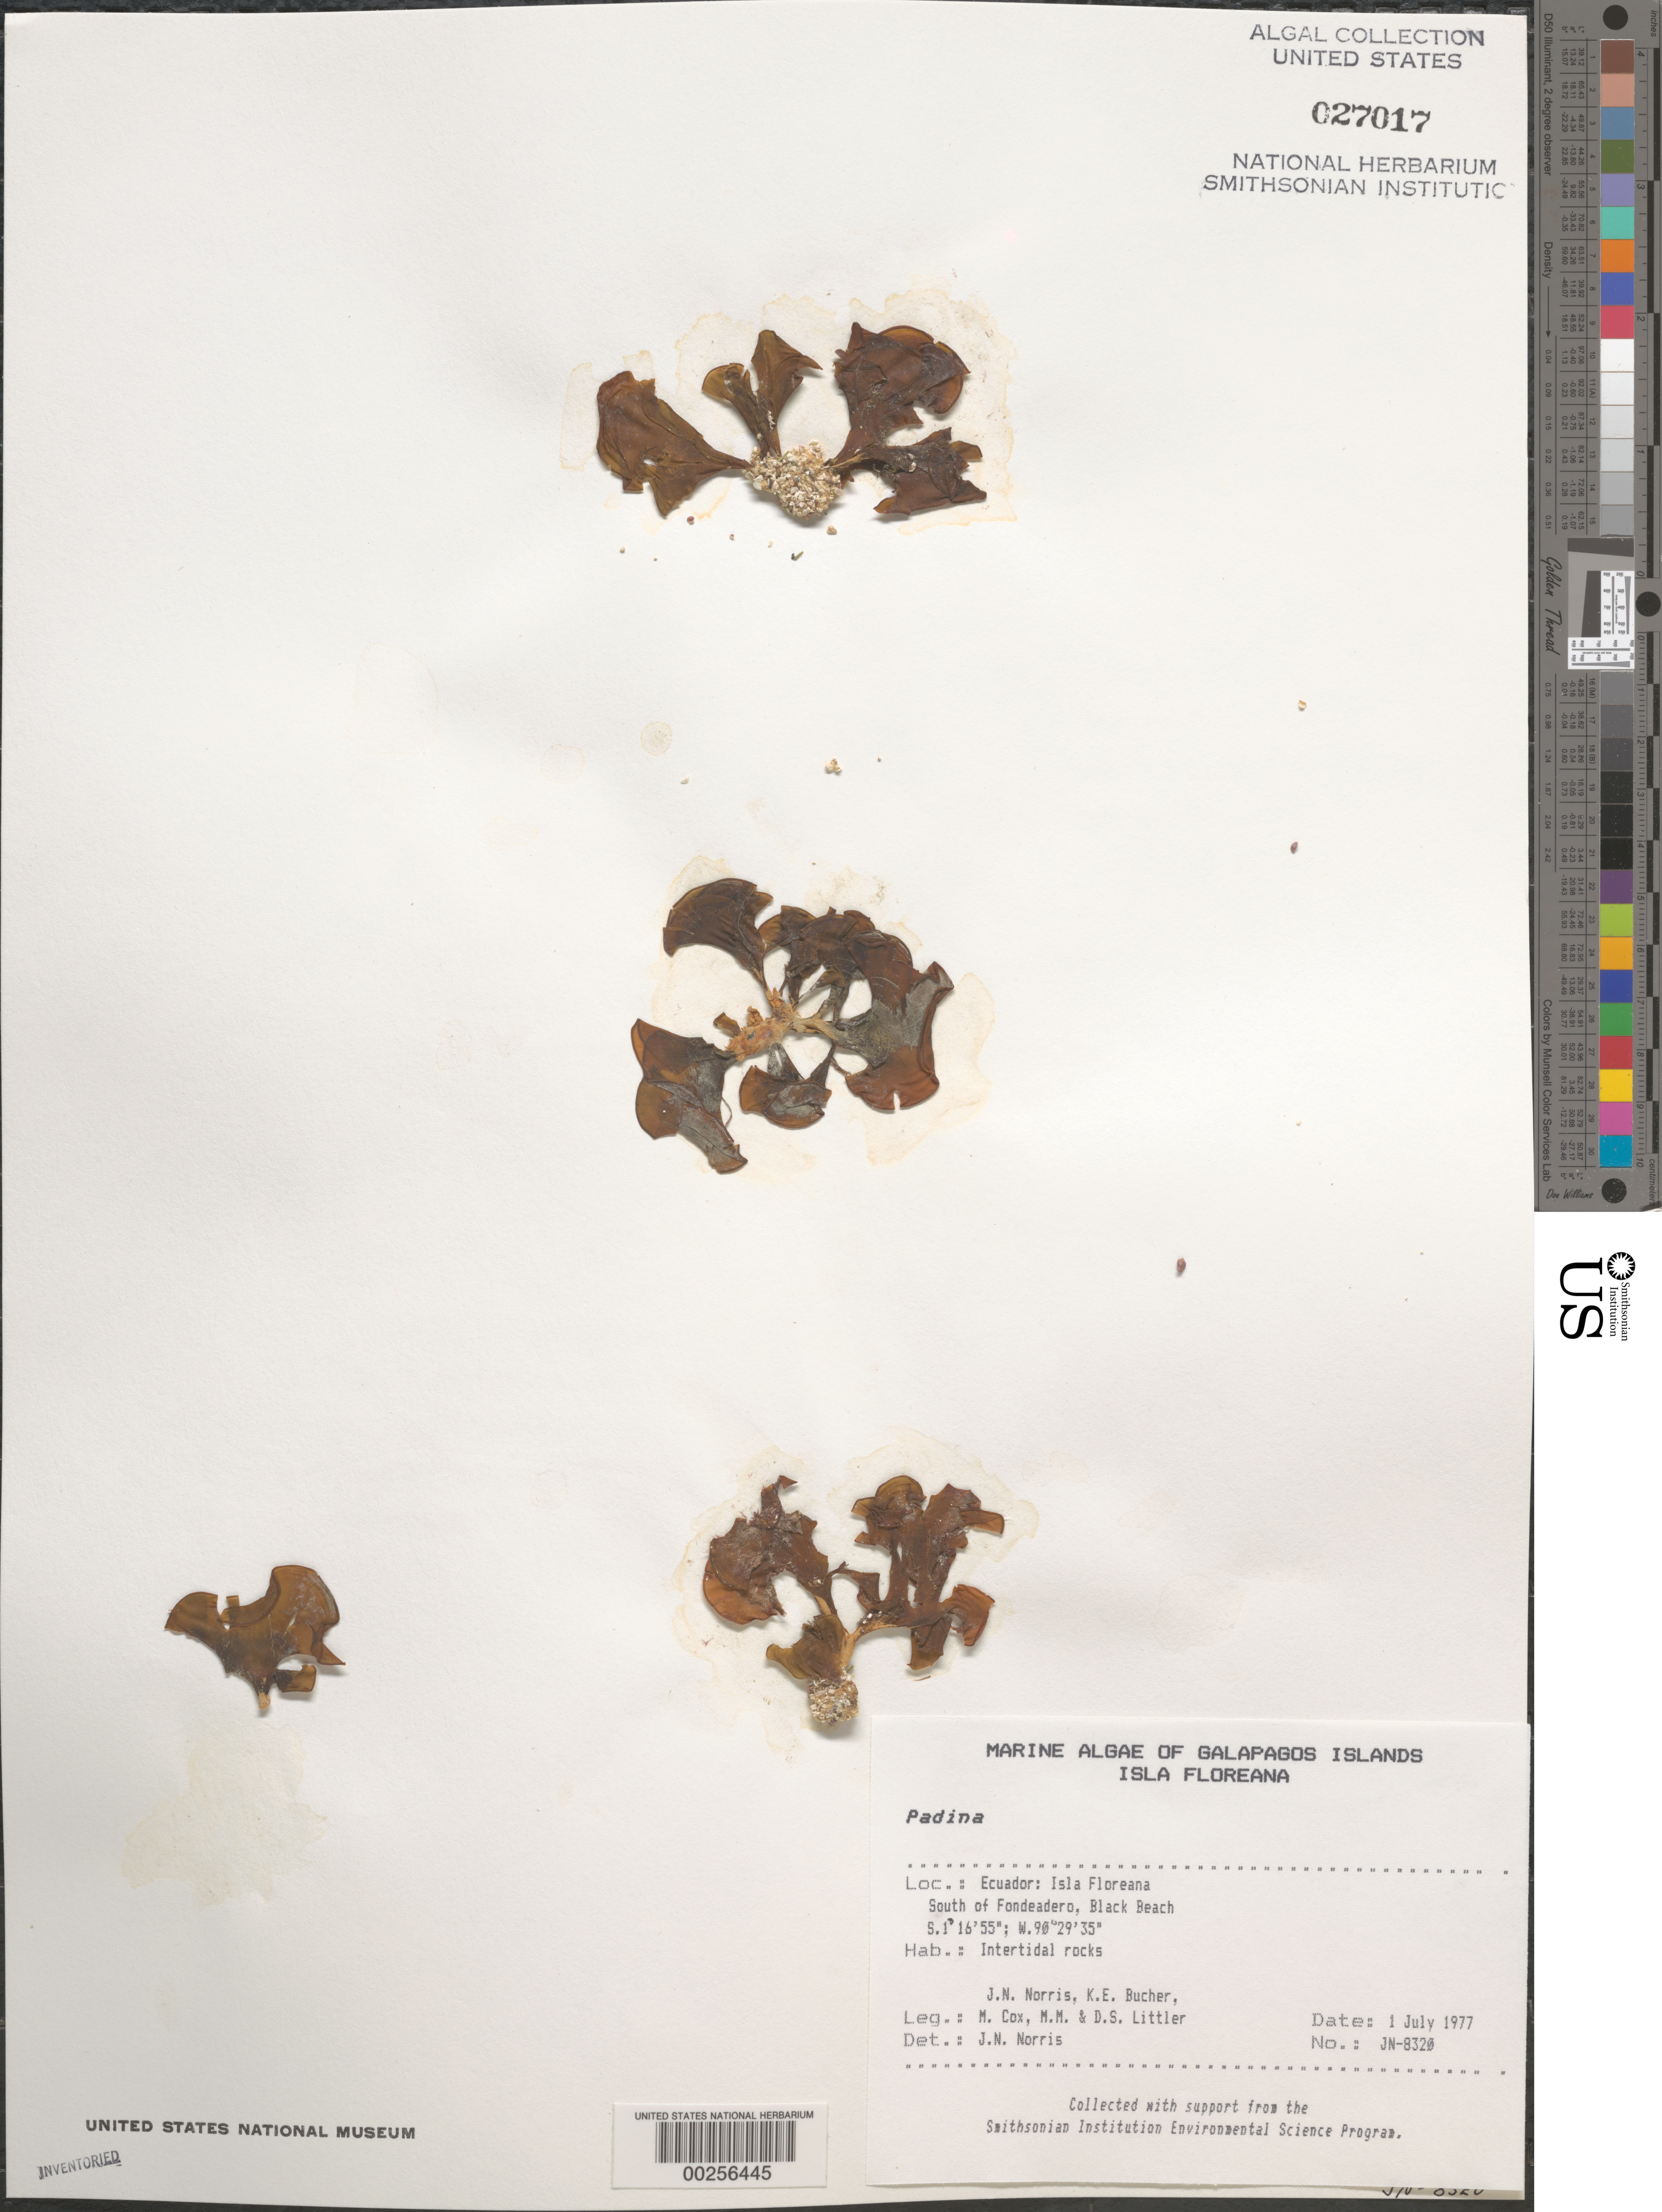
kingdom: Chromista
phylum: Ochrophyta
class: Phaeophyceae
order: Dictyotales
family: Dictyotaceae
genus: Padina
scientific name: Padina sp.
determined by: Norris, James N.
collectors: J. N. Norris, K. E. Bucher, M. Cox, M. M. Littler & D. S. Littler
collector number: JN-8320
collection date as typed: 01 Jul 1977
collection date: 1977-07-01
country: Ecuador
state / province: Colón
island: Floreana [Charles, Santa Maria]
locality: Black Beach south of Fondeadero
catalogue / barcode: US 27017